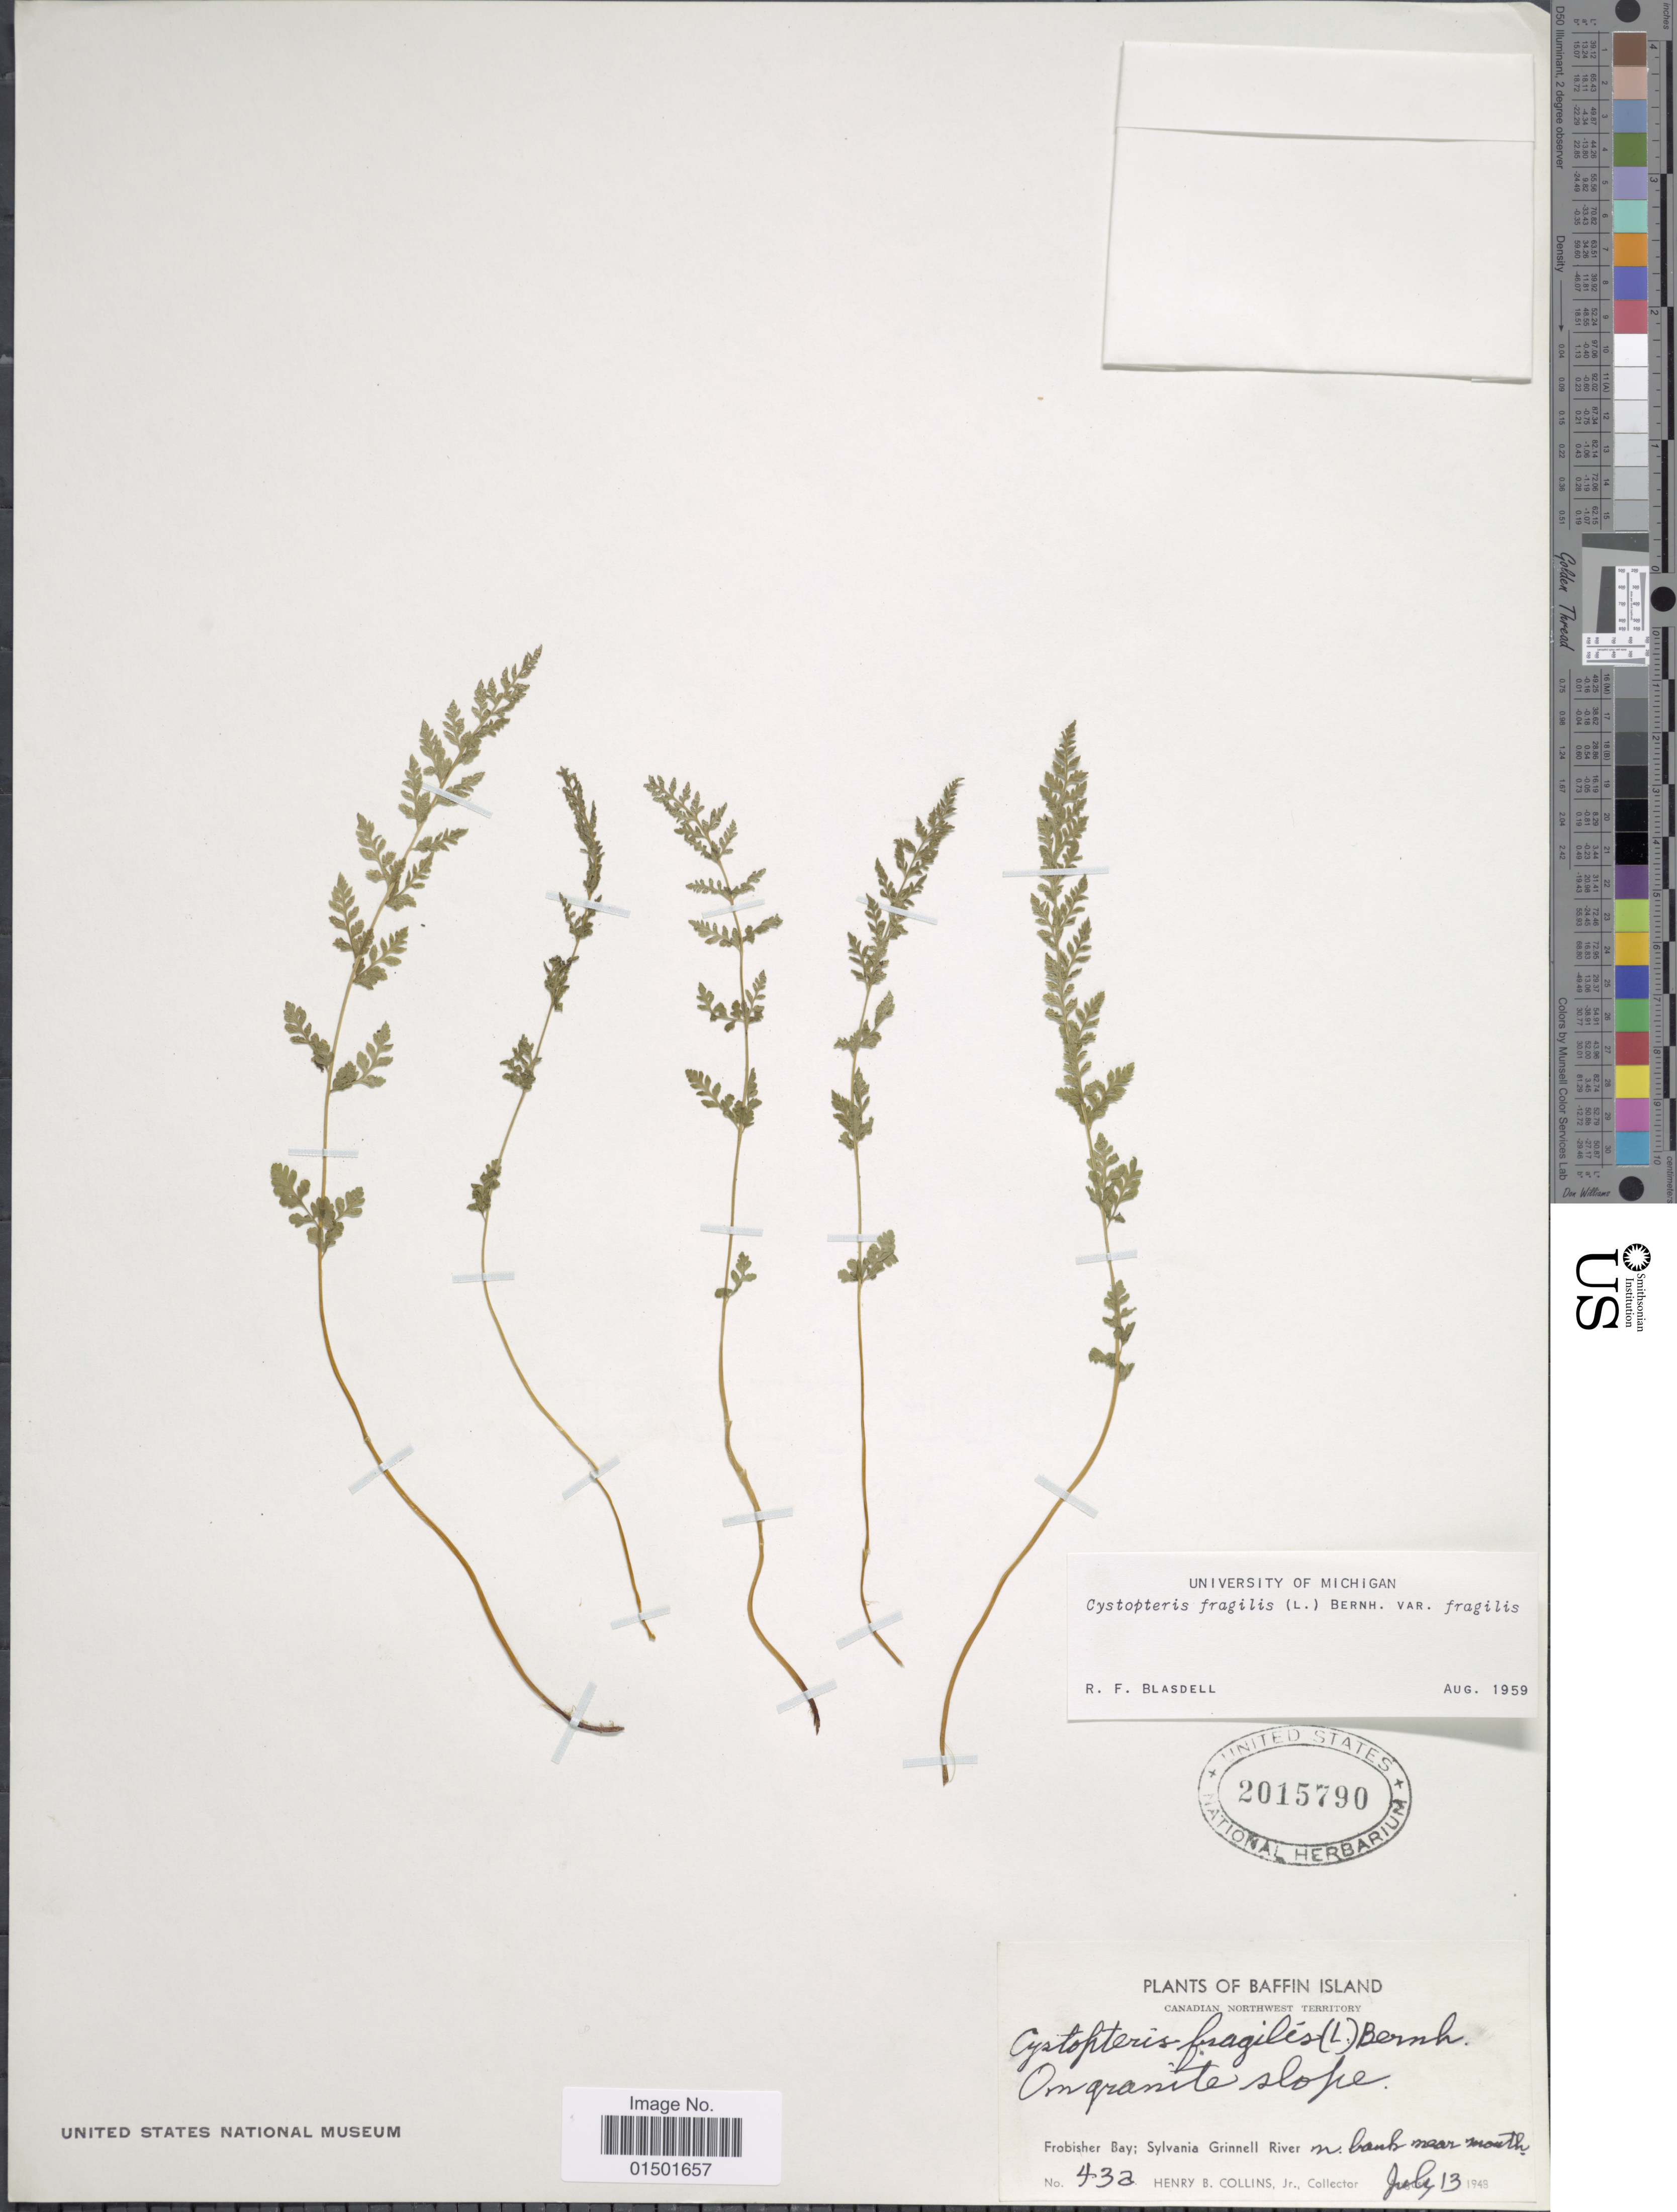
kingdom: Plantae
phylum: Tracheophyta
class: Polypodiopsida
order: Polypodiales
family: Cystopteridaceae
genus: Cystopteris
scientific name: Cystopteris fragilis var. fragilis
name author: (L.) Bernh.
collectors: H. Collins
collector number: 432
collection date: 1949-07-13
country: Canada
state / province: Northwest Territories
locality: Baffin Island, Canadian Northwest Territory. Frobisher Bay; Sylvania Grinnell River. N. bank near mouth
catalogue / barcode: US 2015790